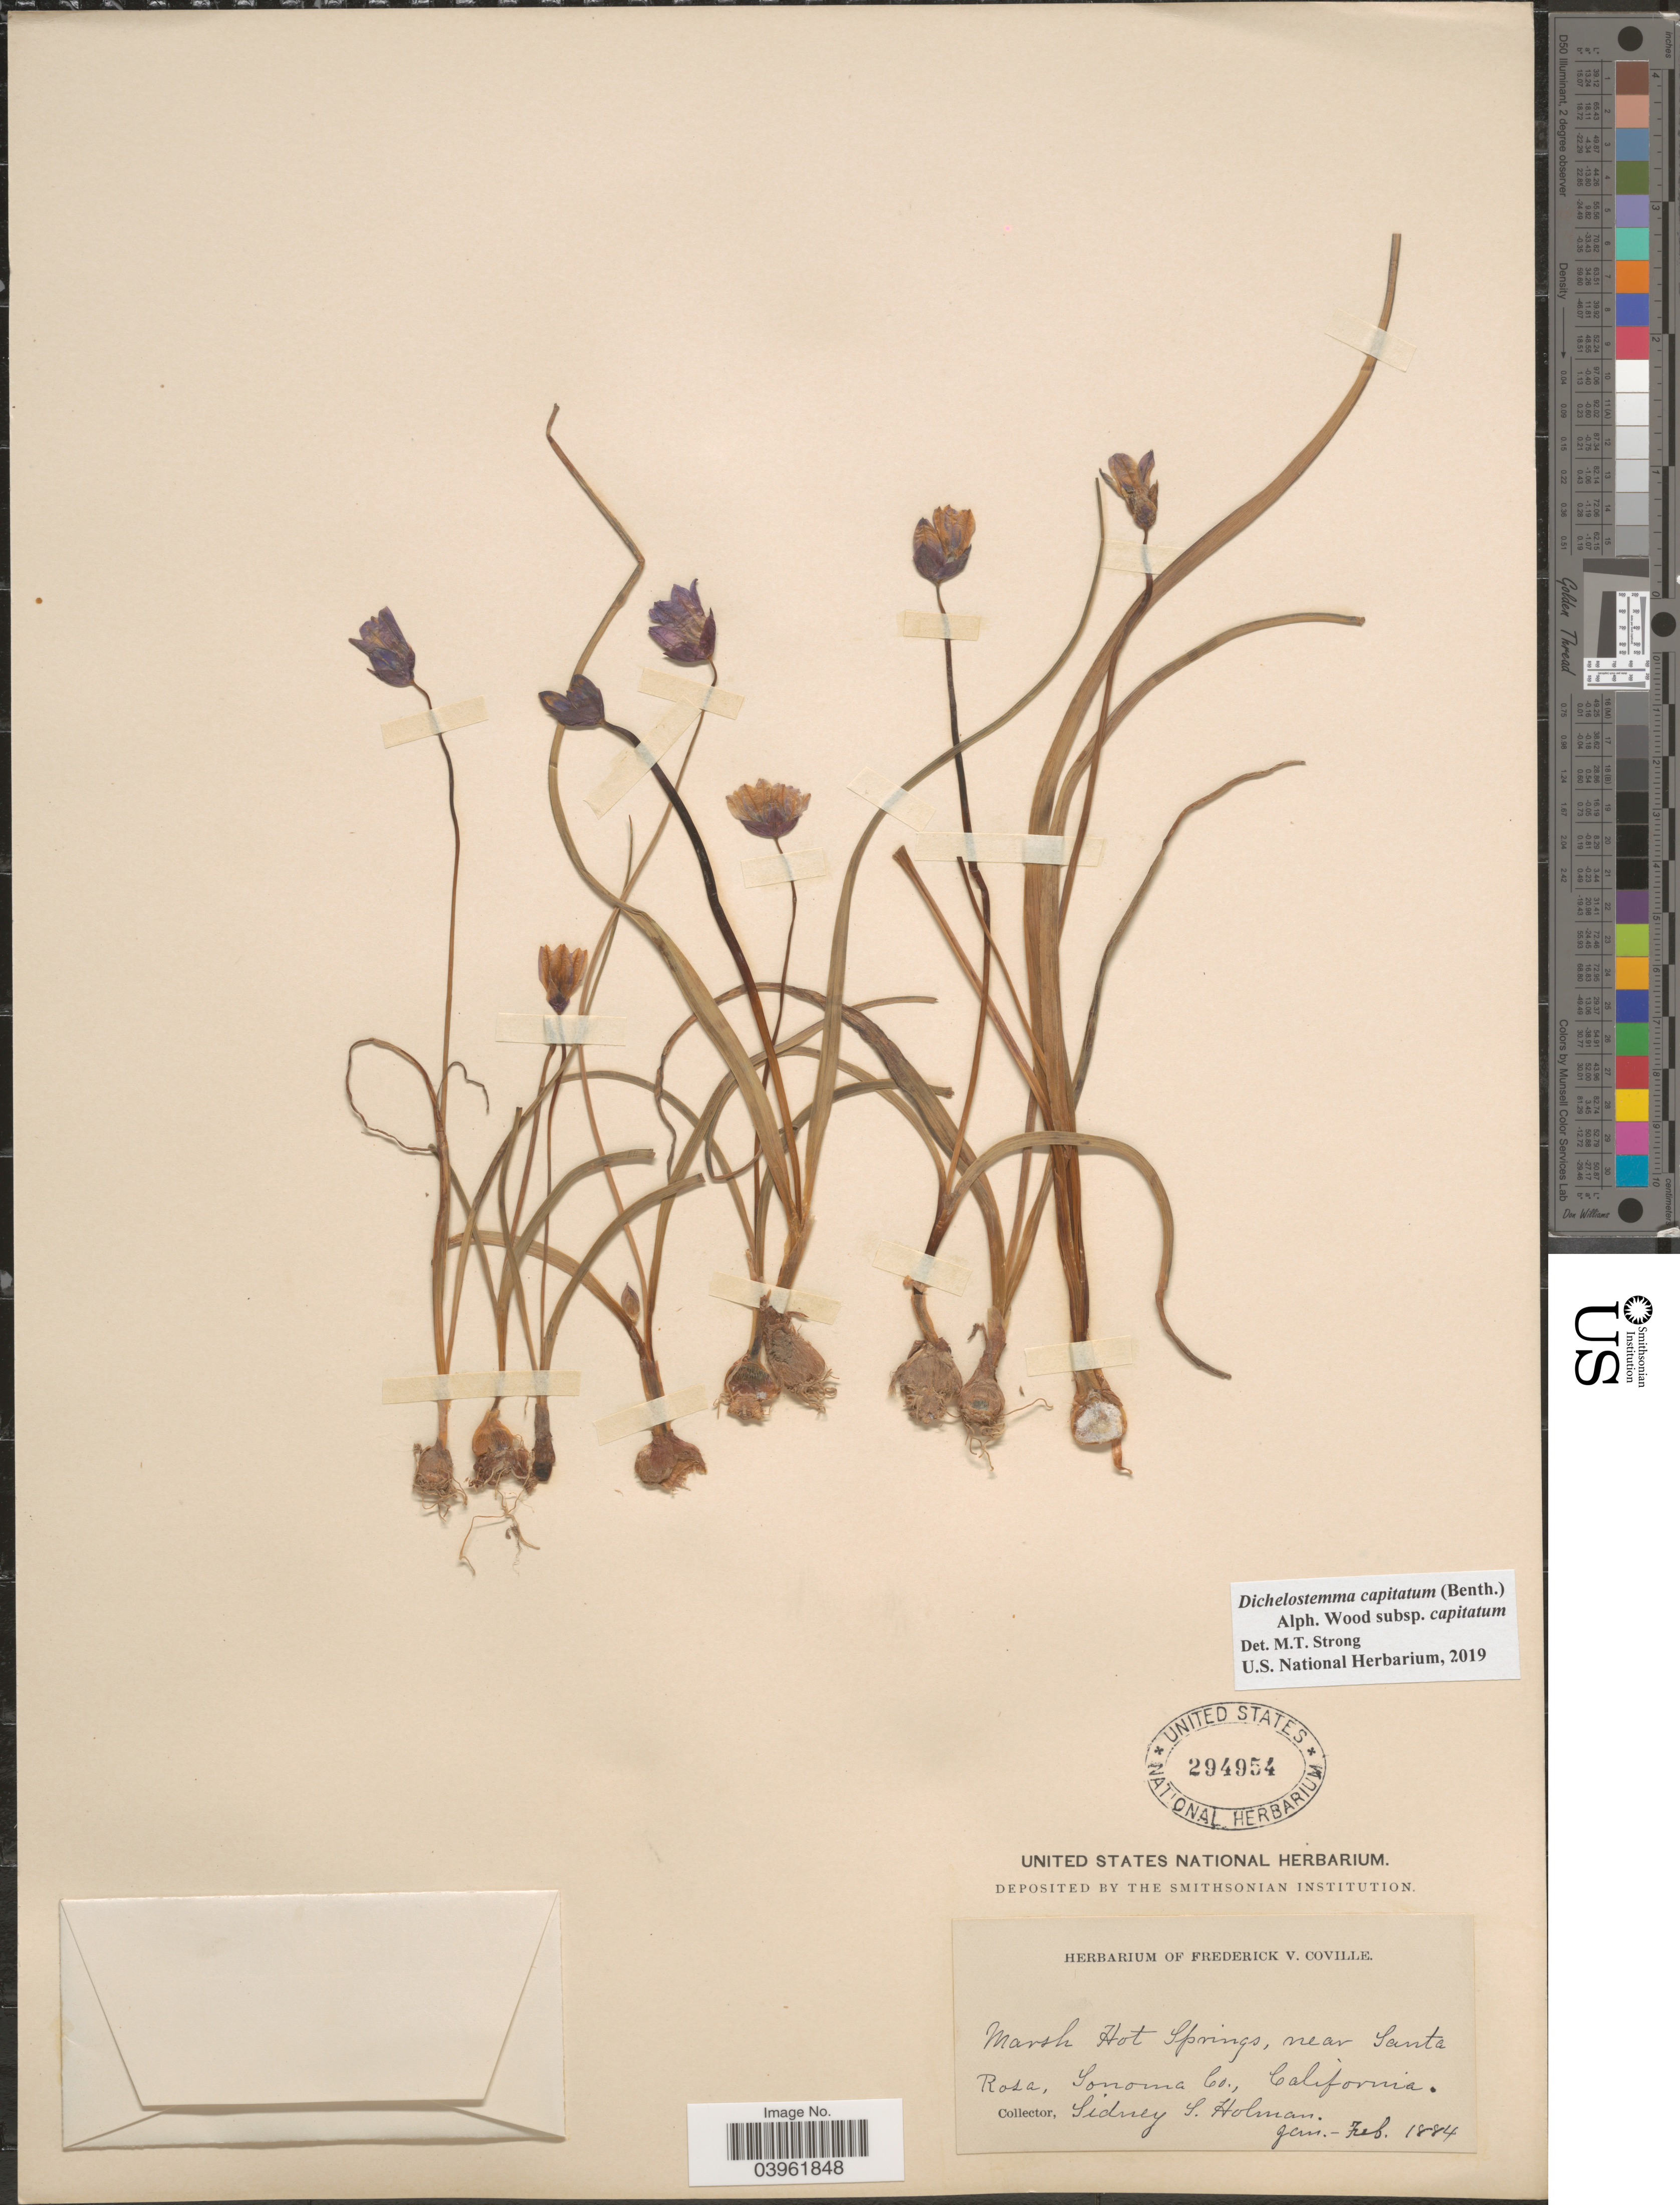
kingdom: Plantae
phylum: Tracheophyta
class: Liliopsida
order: Asparagales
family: Asparagaceae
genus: Dichelostemma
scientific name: Dichelostemma capitatum subsp. capitatum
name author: (Benth.) Alph. Wood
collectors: S. Holman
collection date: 1884-01/1884-02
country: United States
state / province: California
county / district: Sonoma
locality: Marsh Hot Springs, near Santa Rosa, Sonoma Co.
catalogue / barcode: US 294954